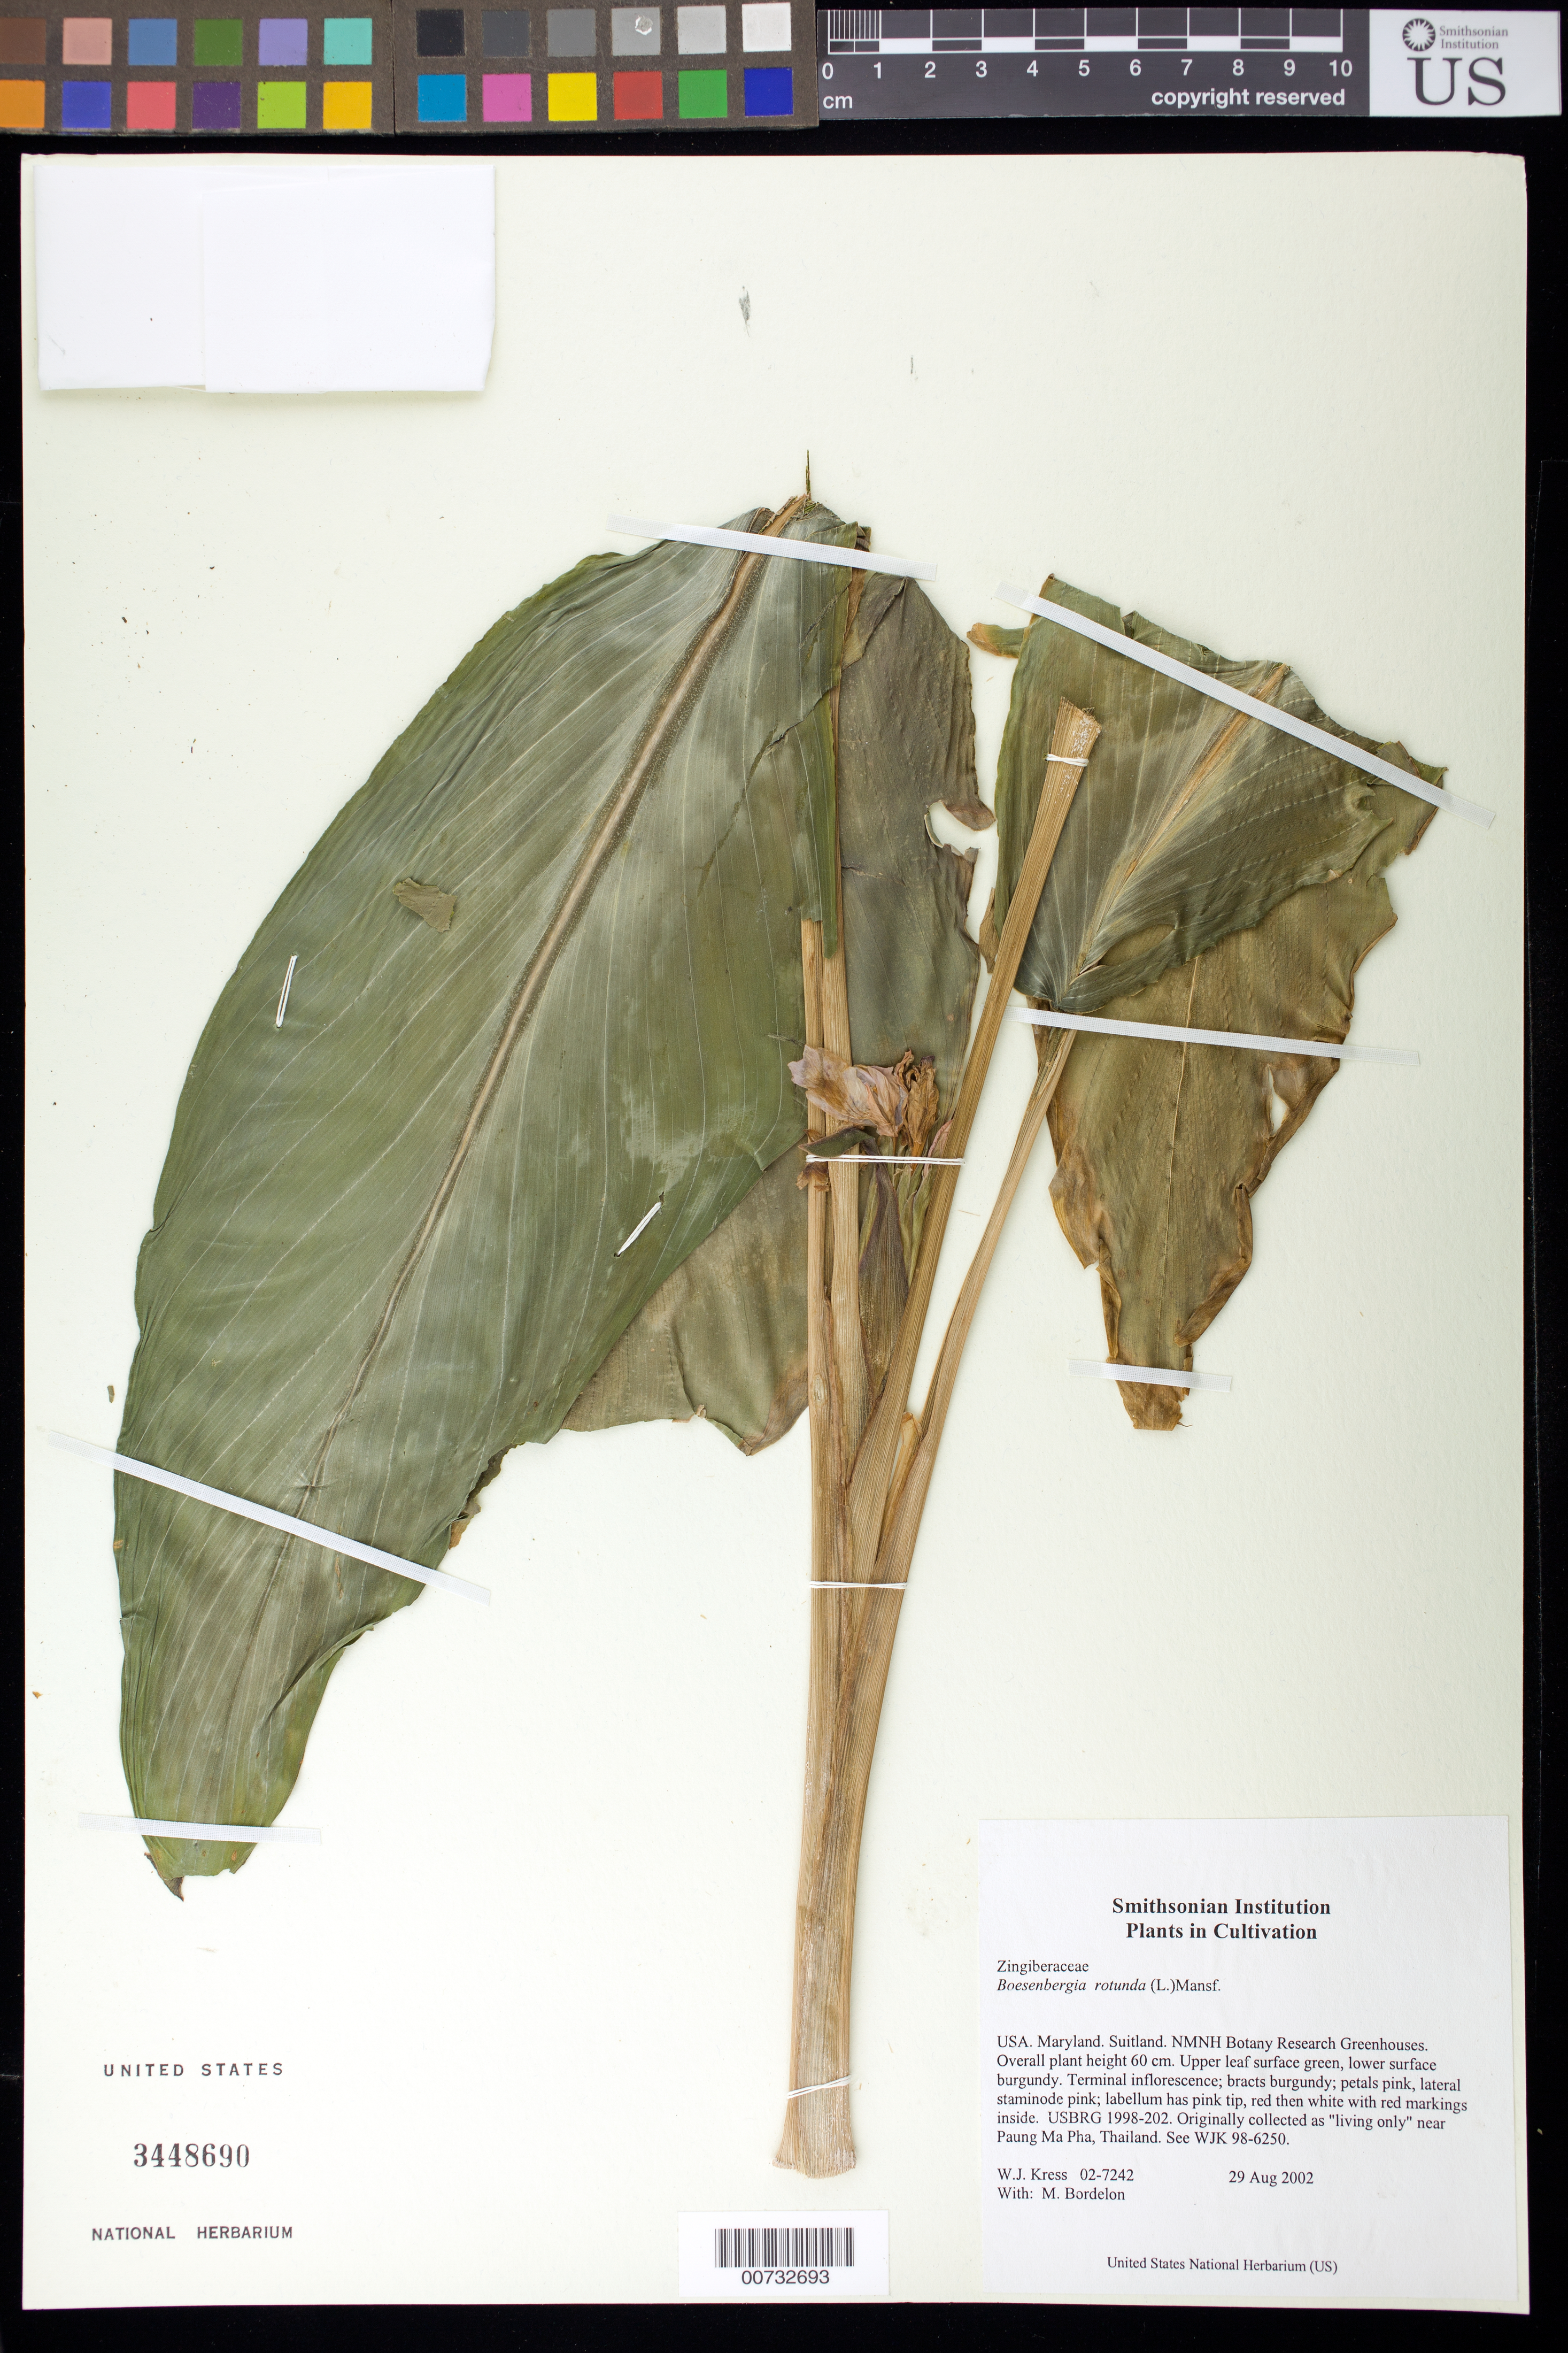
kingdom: Plantae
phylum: Tracheophyta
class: Liliopsida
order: Zingiberales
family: Zingiberaceae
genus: Boesenbergia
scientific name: Boesenbergia rotunda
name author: (L.) Mansf.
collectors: W. J. Kress & M. Bordelon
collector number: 02-7242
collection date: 2002-08-29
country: United States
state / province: Maryland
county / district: Prince George's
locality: NMNH Botany Research Greenhouses. Suitland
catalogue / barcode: US 3448690